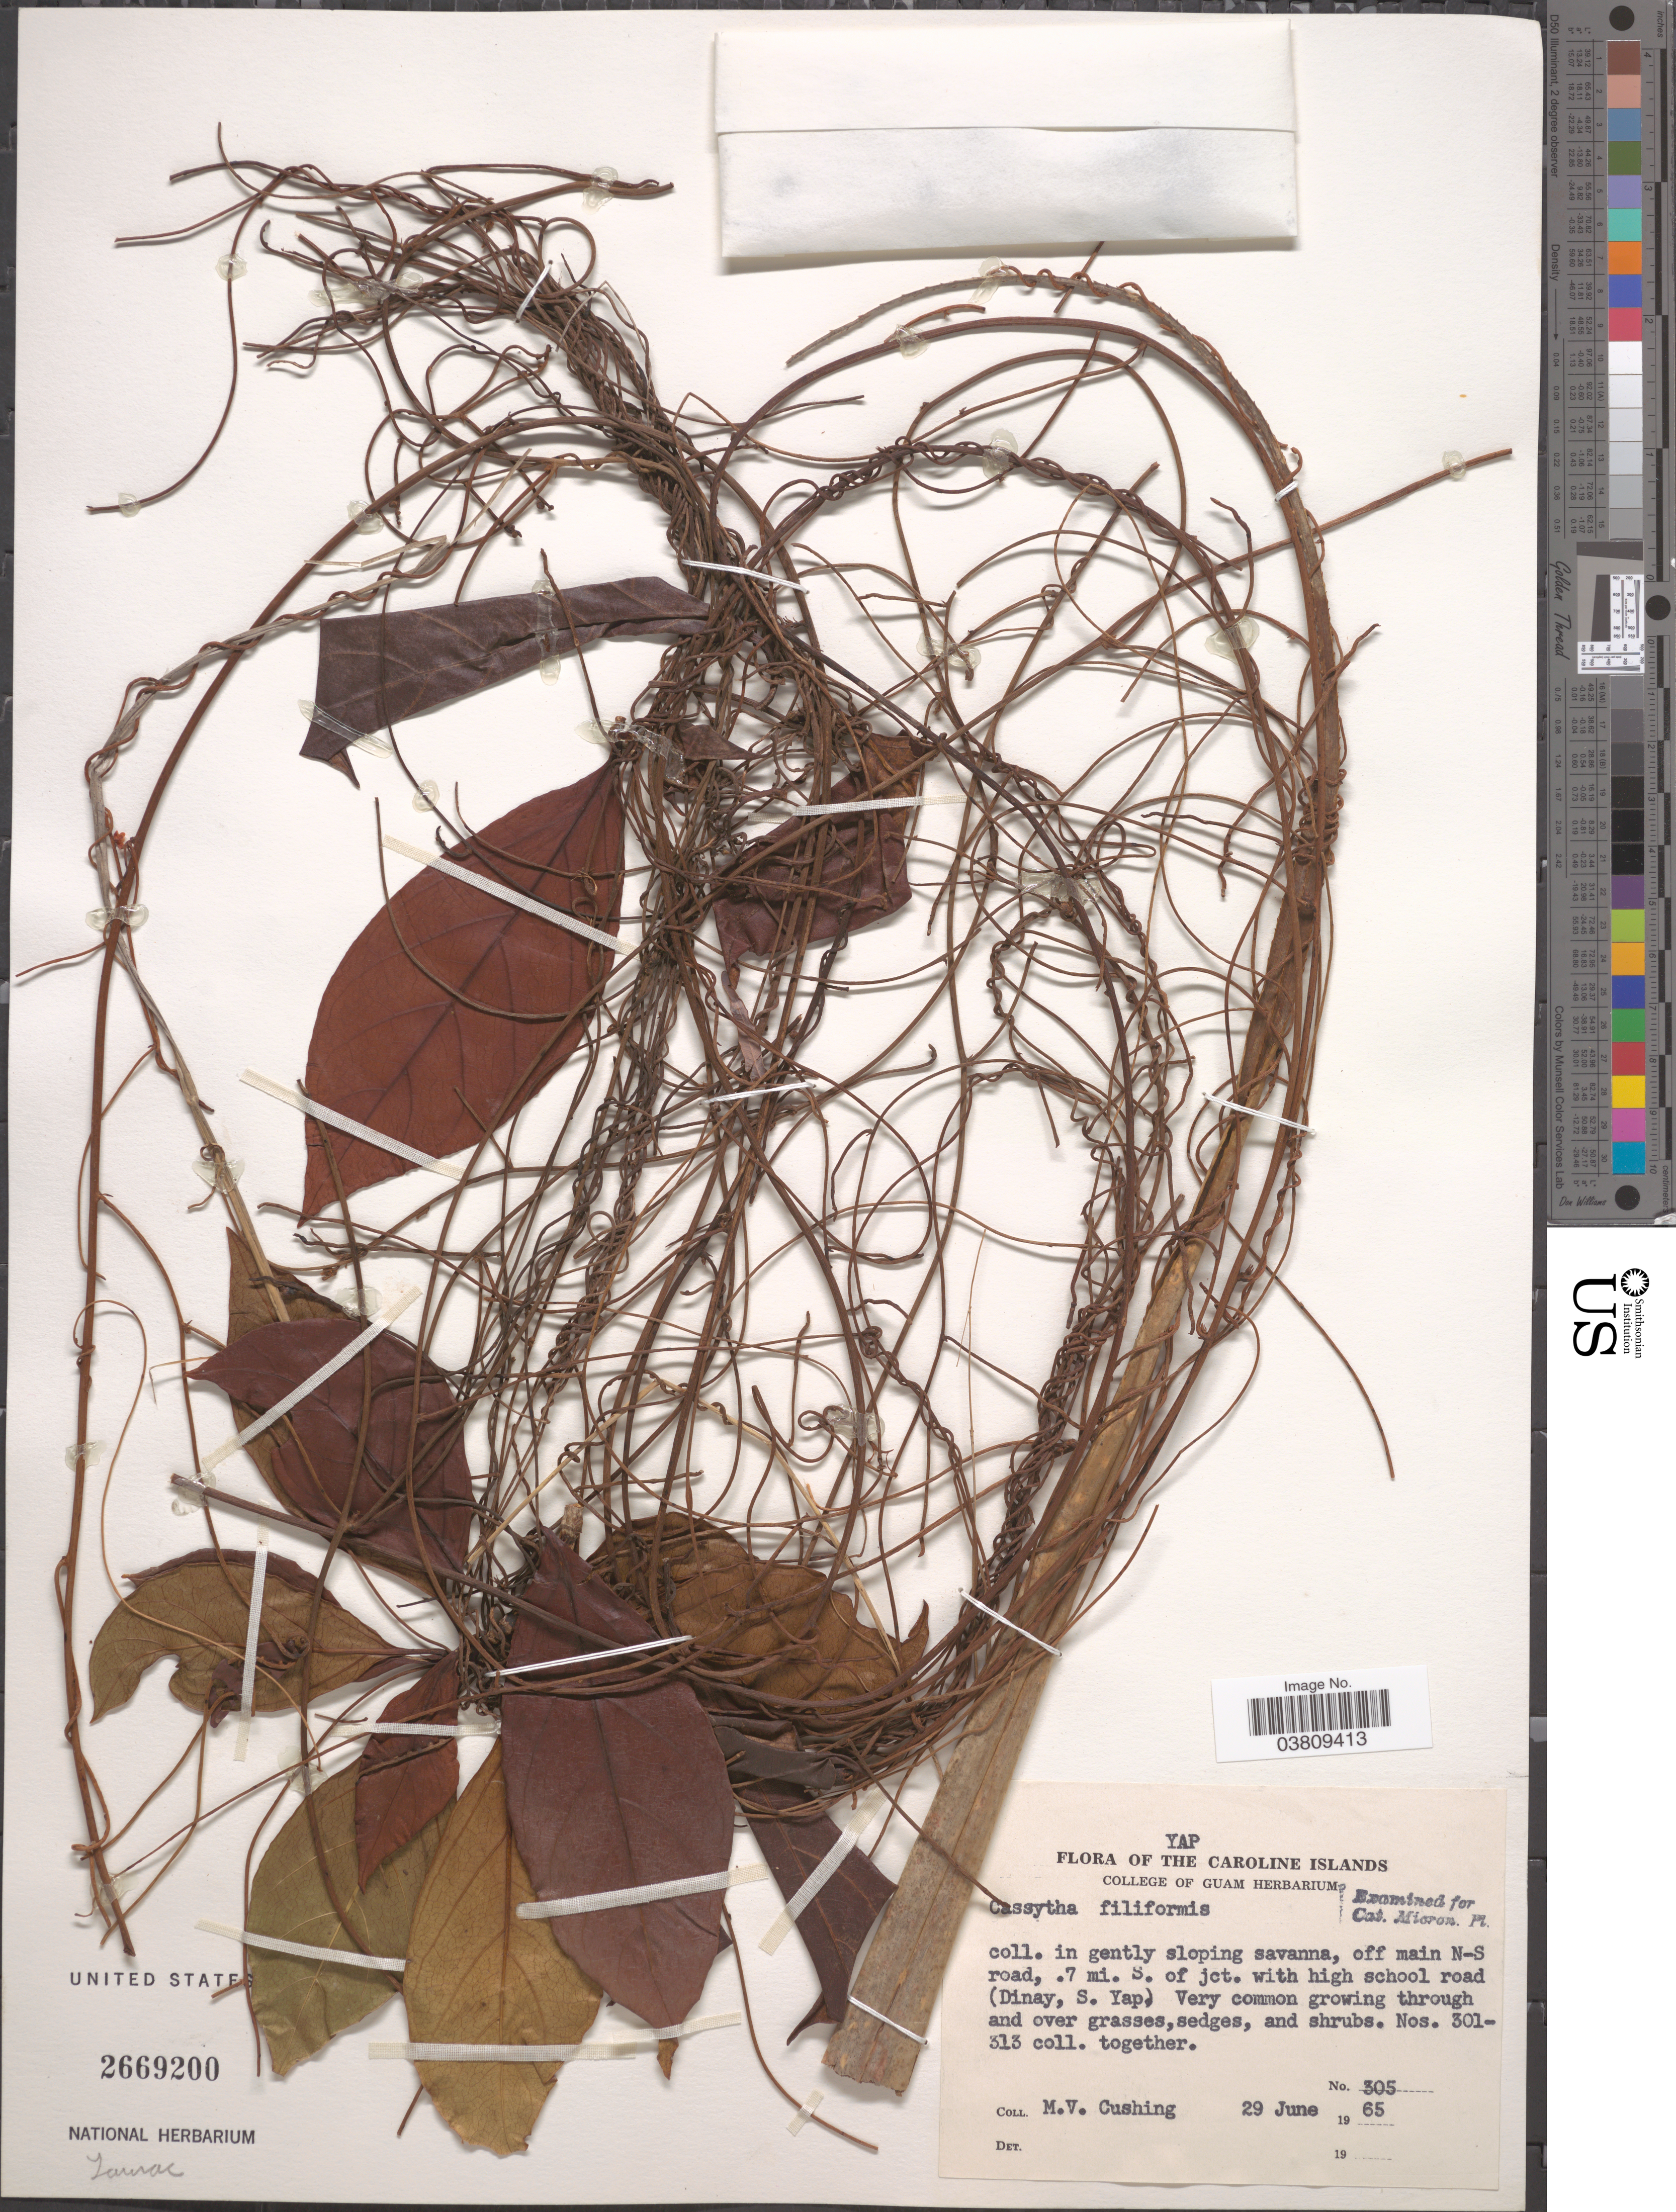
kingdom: Plantae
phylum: Tracheophyta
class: Magnoliopsida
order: Laurales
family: Lauraceae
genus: Cassytha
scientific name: Cassytha filiformis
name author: L.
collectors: M. V. Cushing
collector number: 305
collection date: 1965-06-29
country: Micronesia, Federated States of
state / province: Yap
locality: The Caroline Islands. Off main N-S road, .7 mi. S. of jct. with high school road (Dinay, S. Yap).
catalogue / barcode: US 2669200